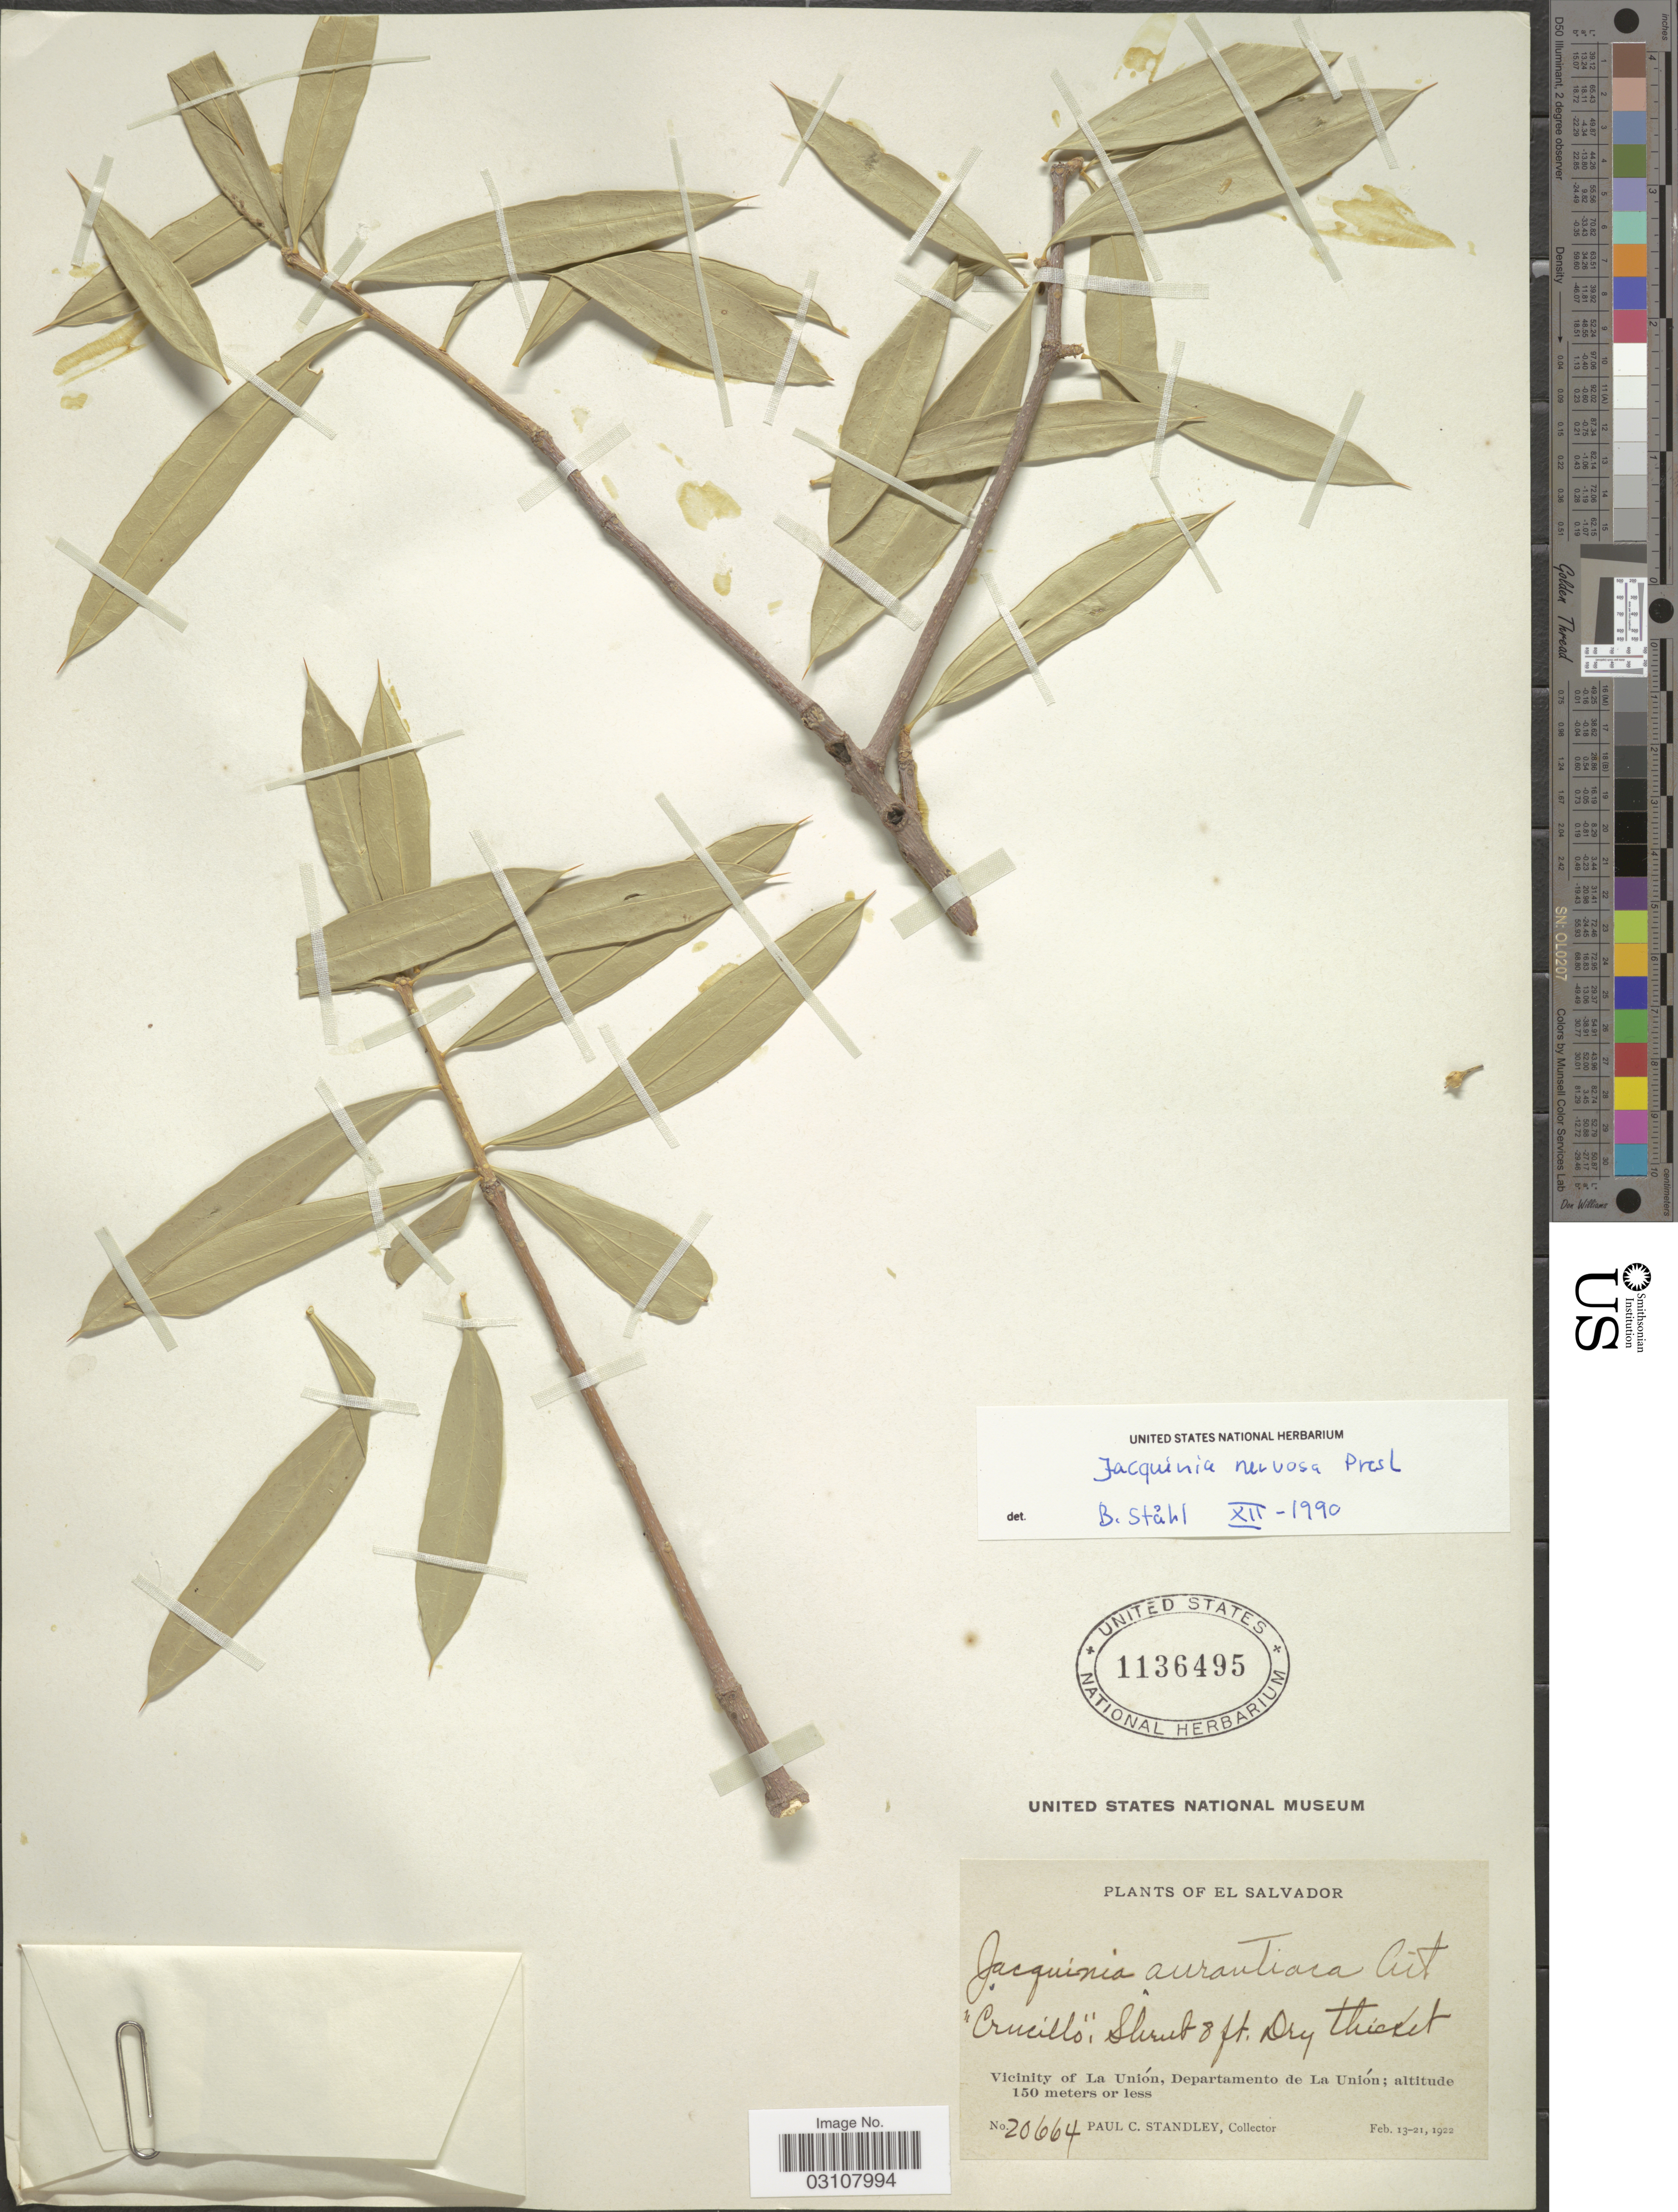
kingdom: Plantae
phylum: Tracheophyta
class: Magnoliopsida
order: Ericales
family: Primulaceae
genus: Jacquinia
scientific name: Jacquinia nervosa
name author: C. Presl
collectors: P. C. Standley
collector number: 20664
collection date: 1922-02-13/1922-02-21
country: El Salvador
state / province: La Union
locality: Vicinity of La Unión, Departamento de La Unión.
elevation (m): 150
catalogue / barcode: US 1136495